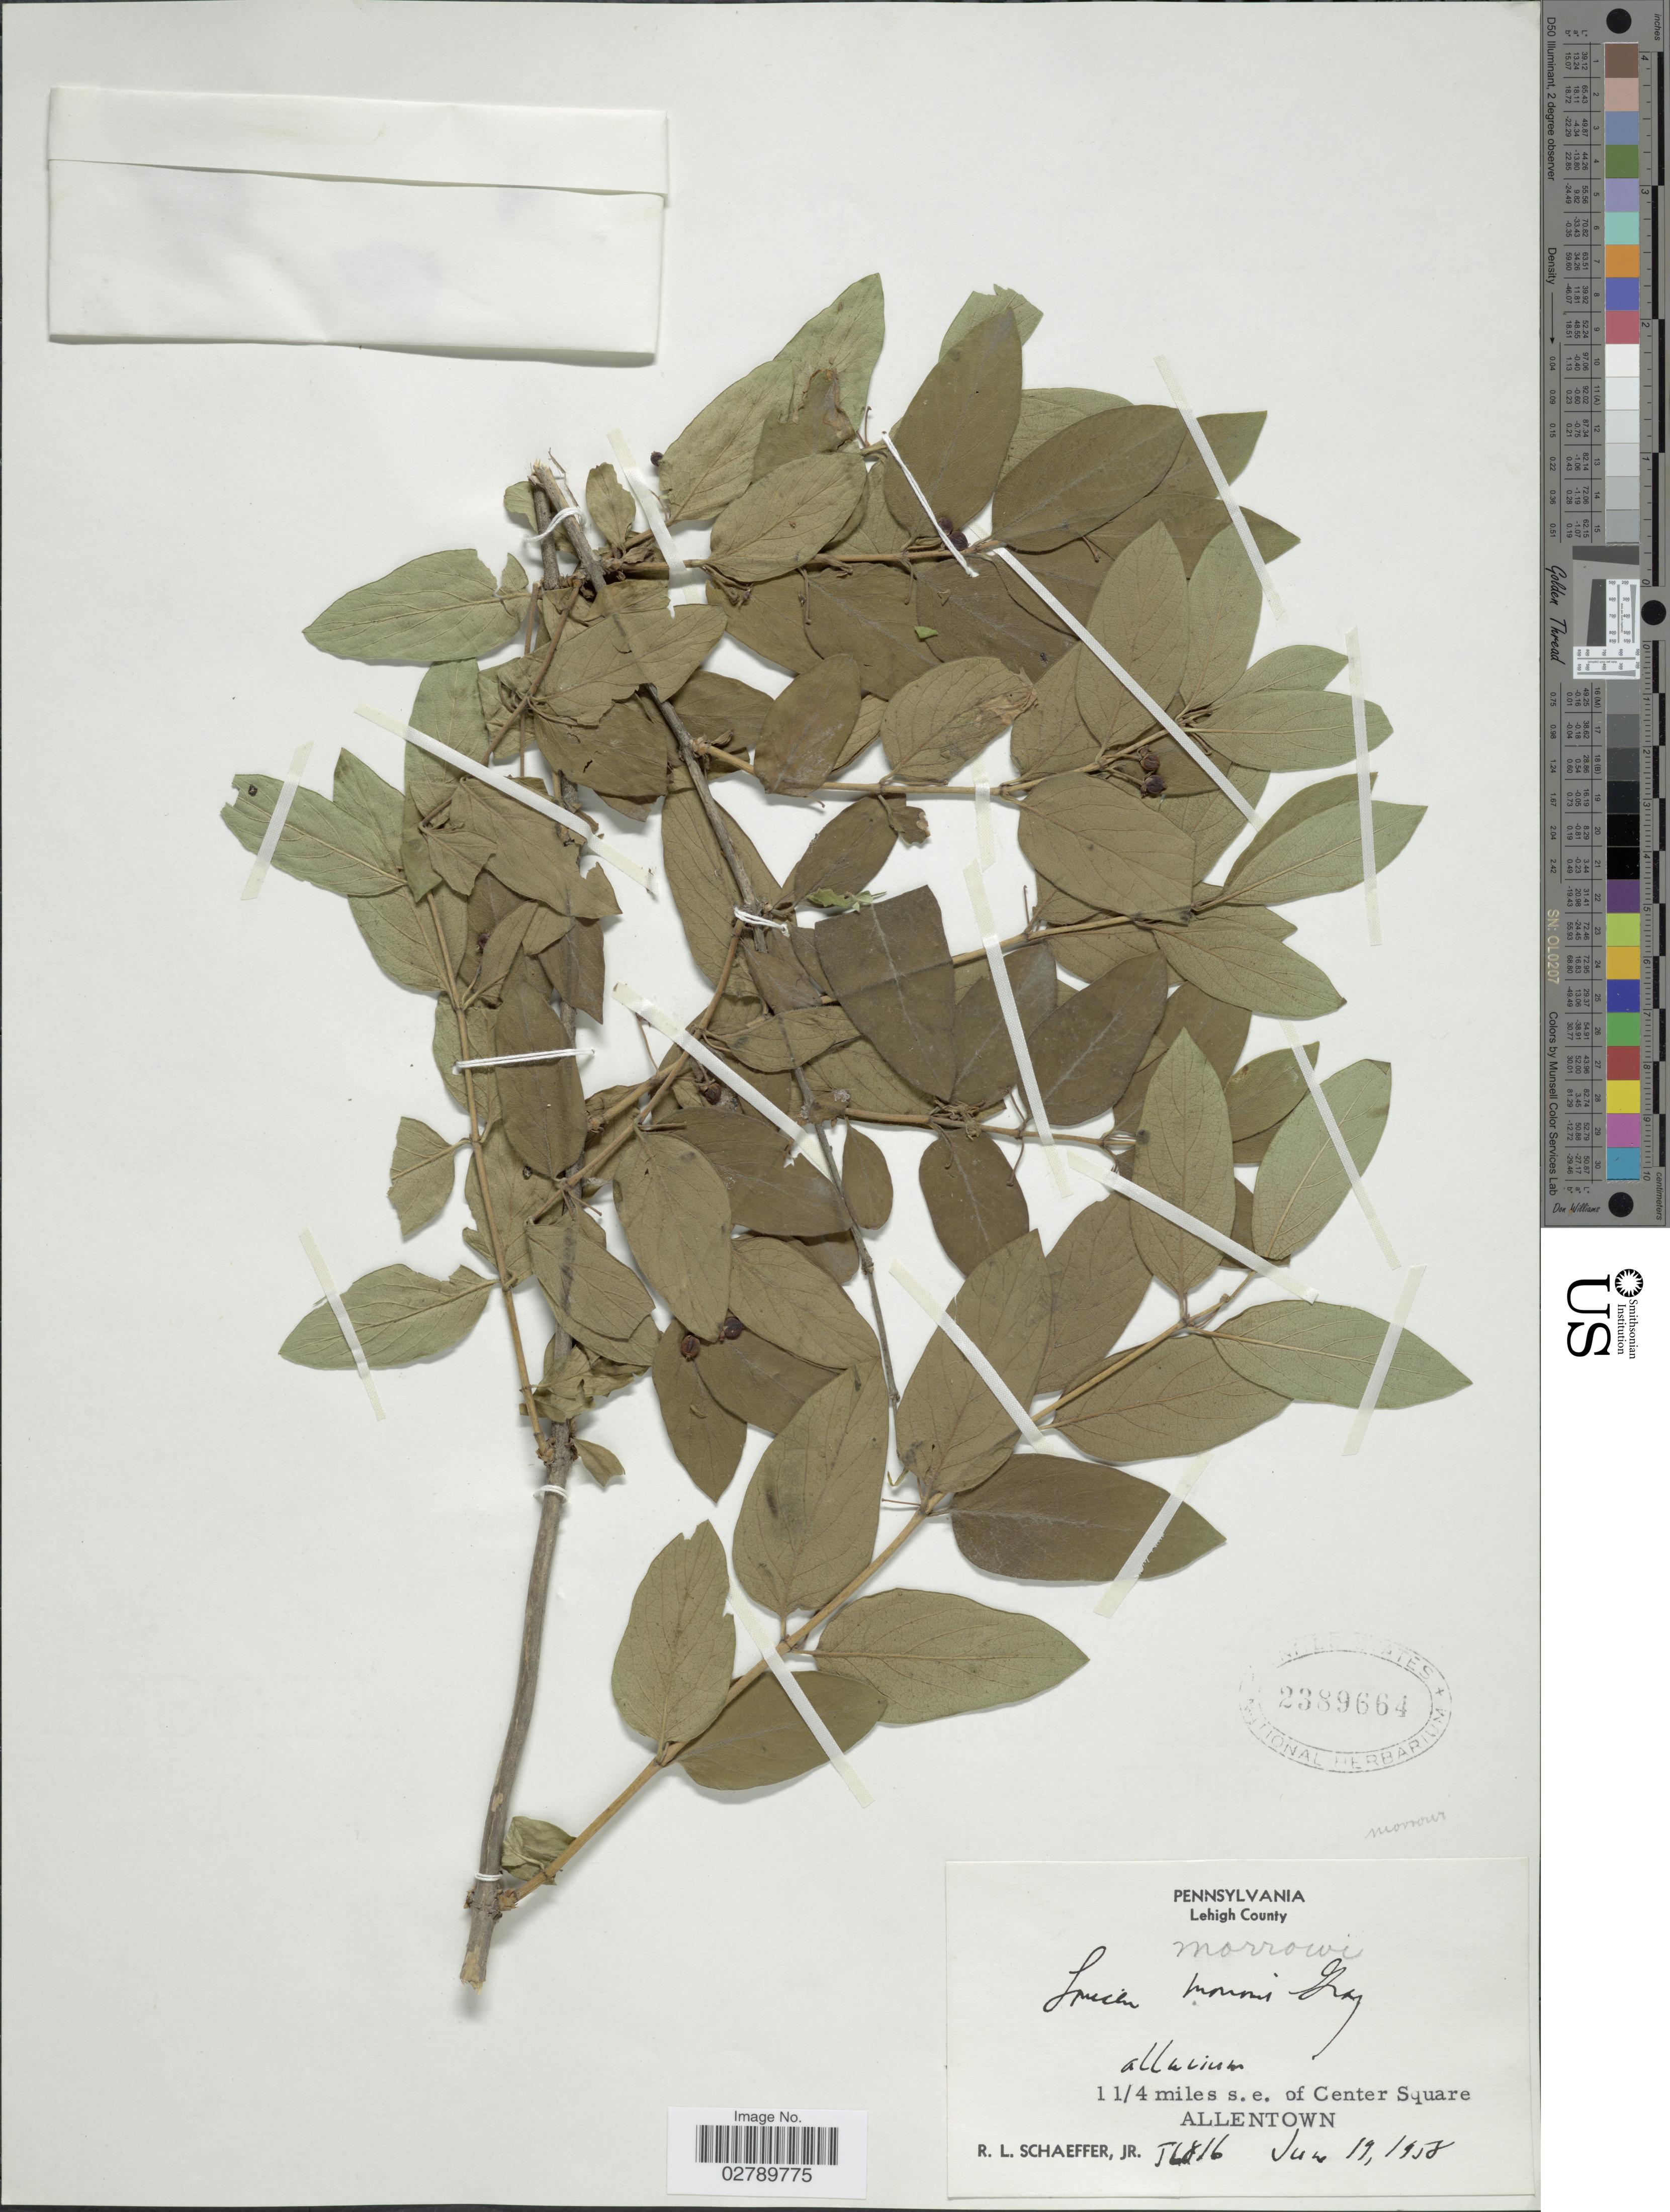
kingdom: Plantae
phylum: Tracheophyta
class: Magnoliopsida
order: Dipsacales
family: Caprifoliaceae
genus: Lonicera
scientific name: Lonicera morrowii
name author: A. Gray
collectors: R. L. Schaeffer Jr.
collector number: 56816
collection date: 1958-06-19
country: United States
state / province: Pennsylvania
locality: Lehigh County. 1 1/4 miles s.e. of Center Square. Allentown.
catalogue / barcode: US 2389664